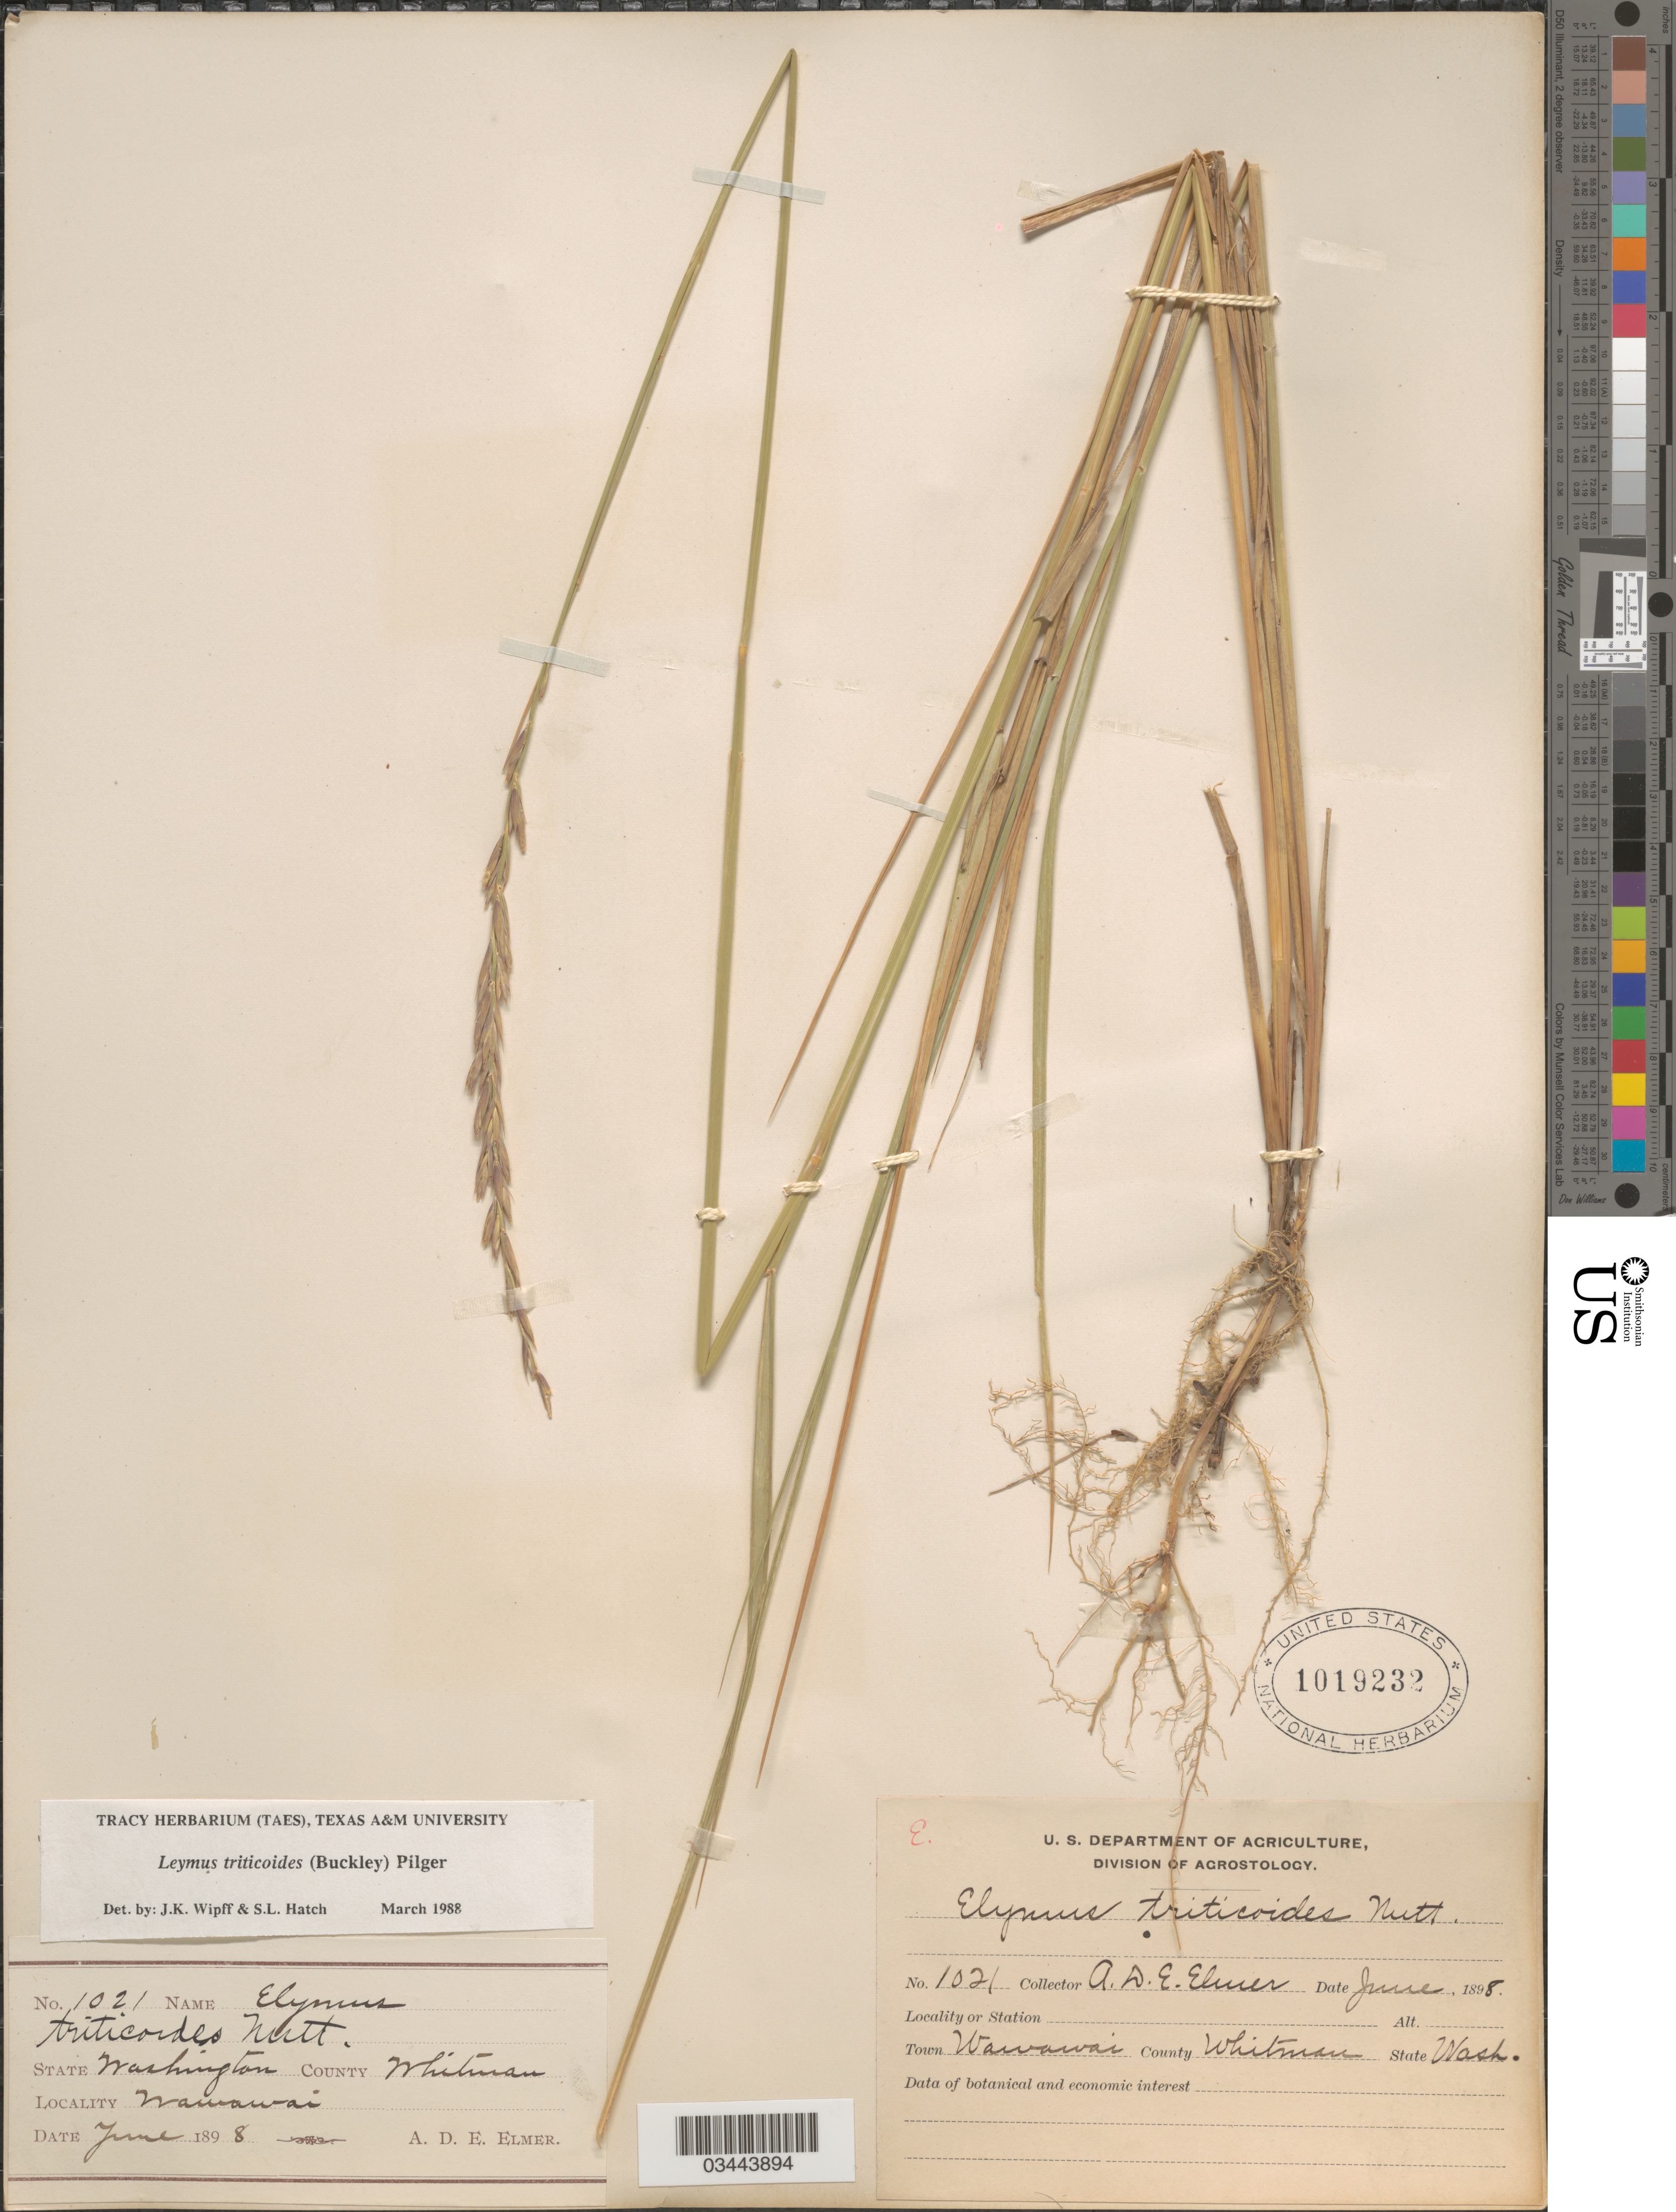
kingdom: Plantae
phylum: Tracheophyta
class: Liliopsida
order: Poales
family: Poaceae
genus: Leymus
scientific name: Leymus triticoides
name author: (Buckley) Pilg.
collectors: A. D. E. Elmer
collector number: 1021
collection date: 1898-06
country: United States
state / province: Washington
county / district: Whitman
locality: Town Wawawai. County Whitman.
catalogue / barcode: US 1019232